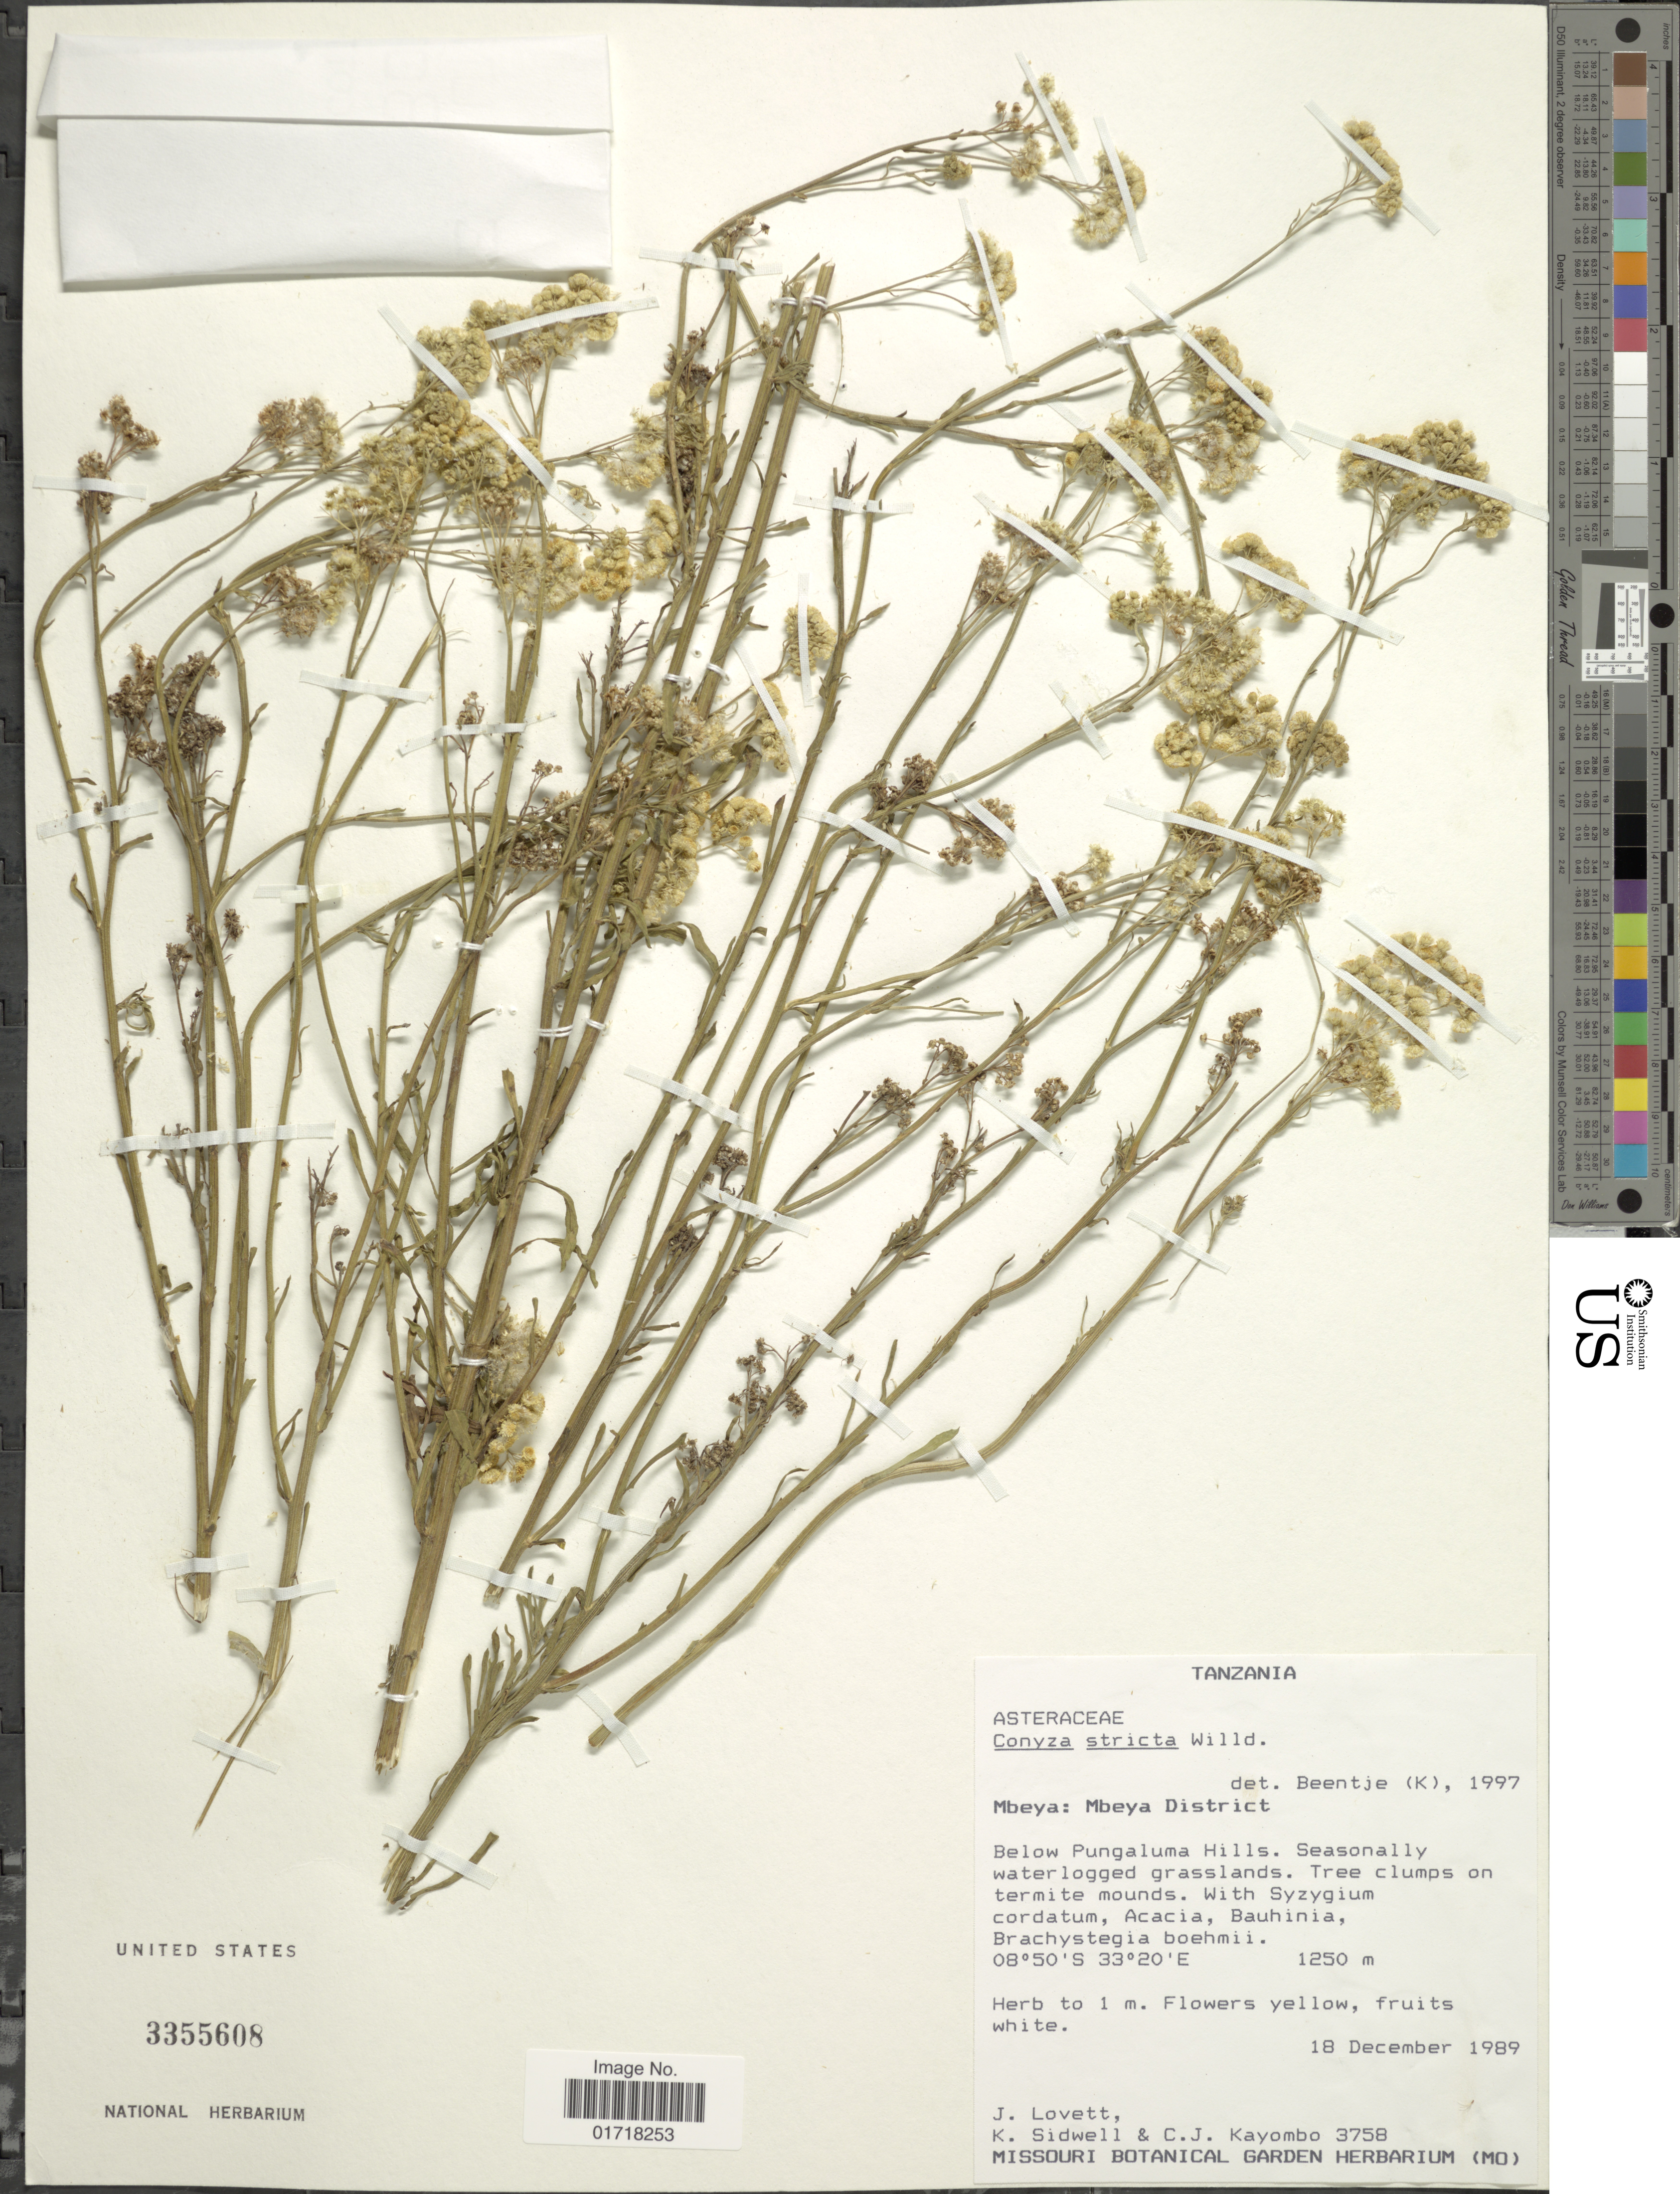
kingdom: Plantae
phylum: Tracheophyta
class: Magnoliopsida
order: Asterales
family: Asteraceae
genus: Conyza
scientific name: Conyza stricta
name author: (Chodat) Willd.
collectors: J. Lovett, K. Sidwell & C. Kayombo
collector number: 3758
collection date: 1989-12-18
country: Tanzania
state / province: Mbeya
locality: Mbeya: Mbeya District, Below Pungalukma Hills, Seasonally waterlogged grasslands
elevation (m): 1250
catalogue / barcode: US 3355608